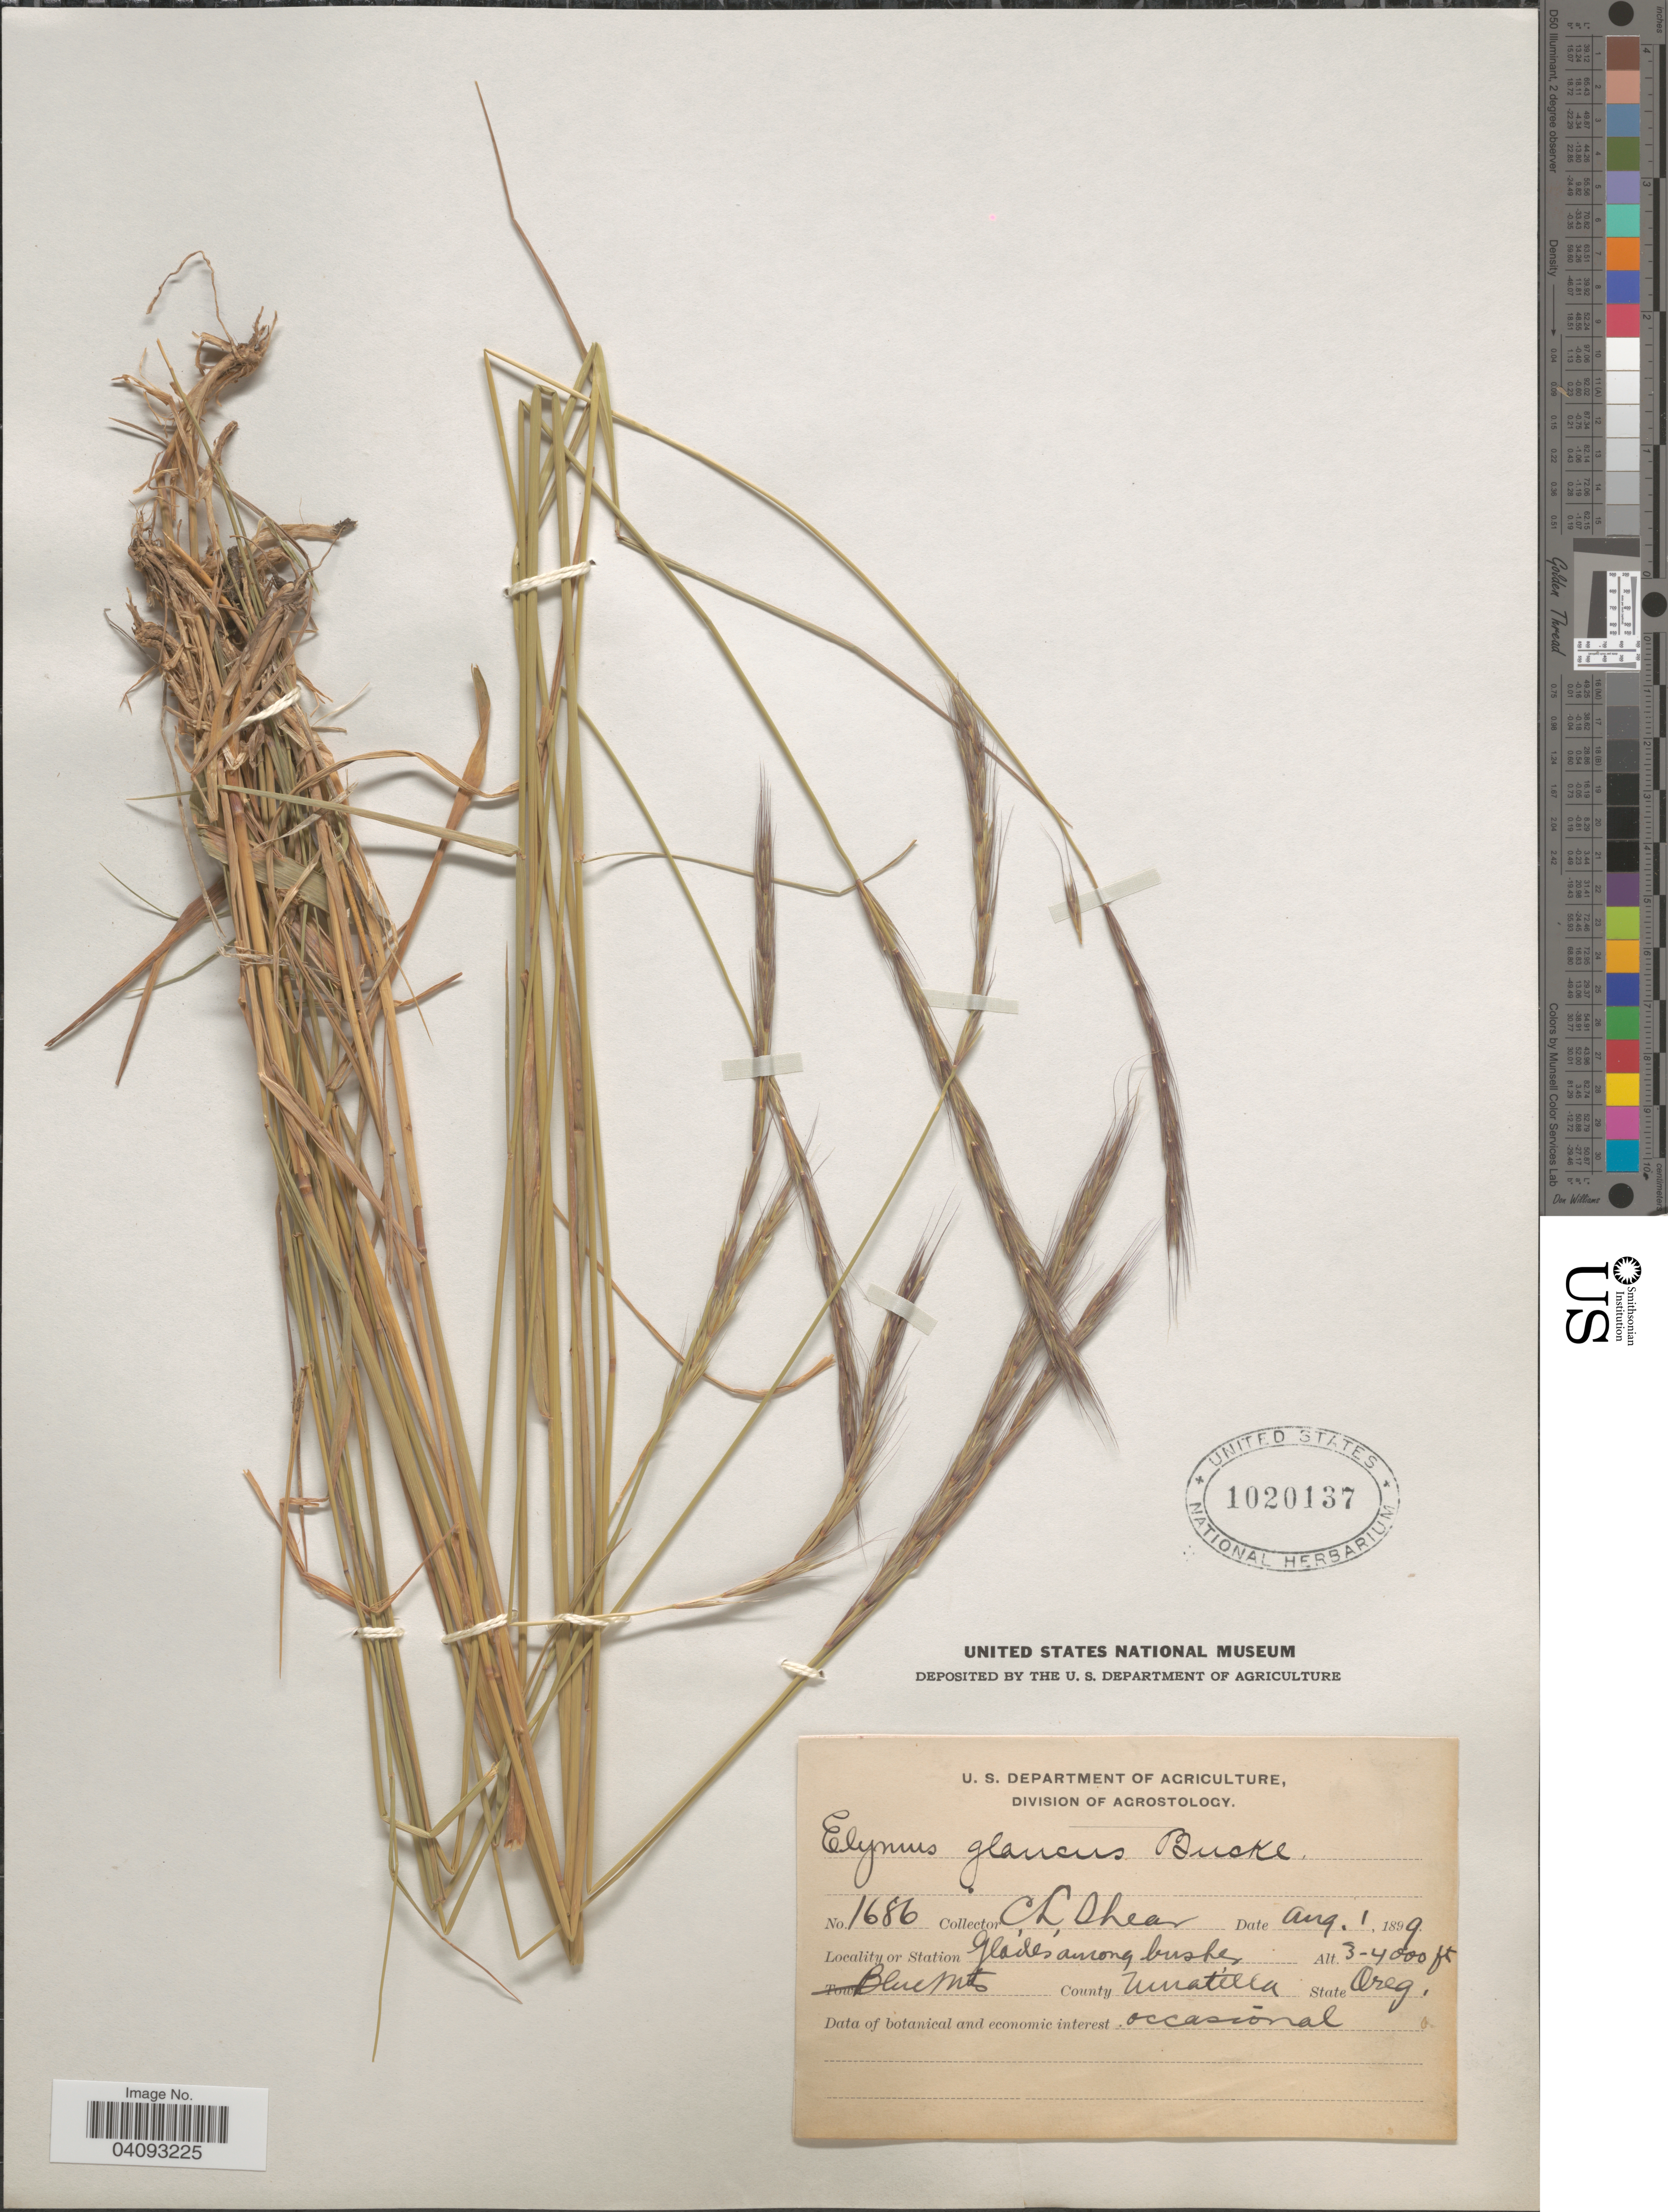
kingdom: Plantae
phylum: Tracheophyta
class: Liliopsida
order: Poales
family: Poaceae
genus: Elymus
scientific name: Elymus glaucus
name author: Buckley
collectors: C. L. Shear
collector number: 1686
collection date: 1899-08-01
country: United States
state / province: Oregon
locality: Glades among bushes. Blue Mts. County Umatilla.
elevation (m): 914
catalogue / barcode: US 1020137